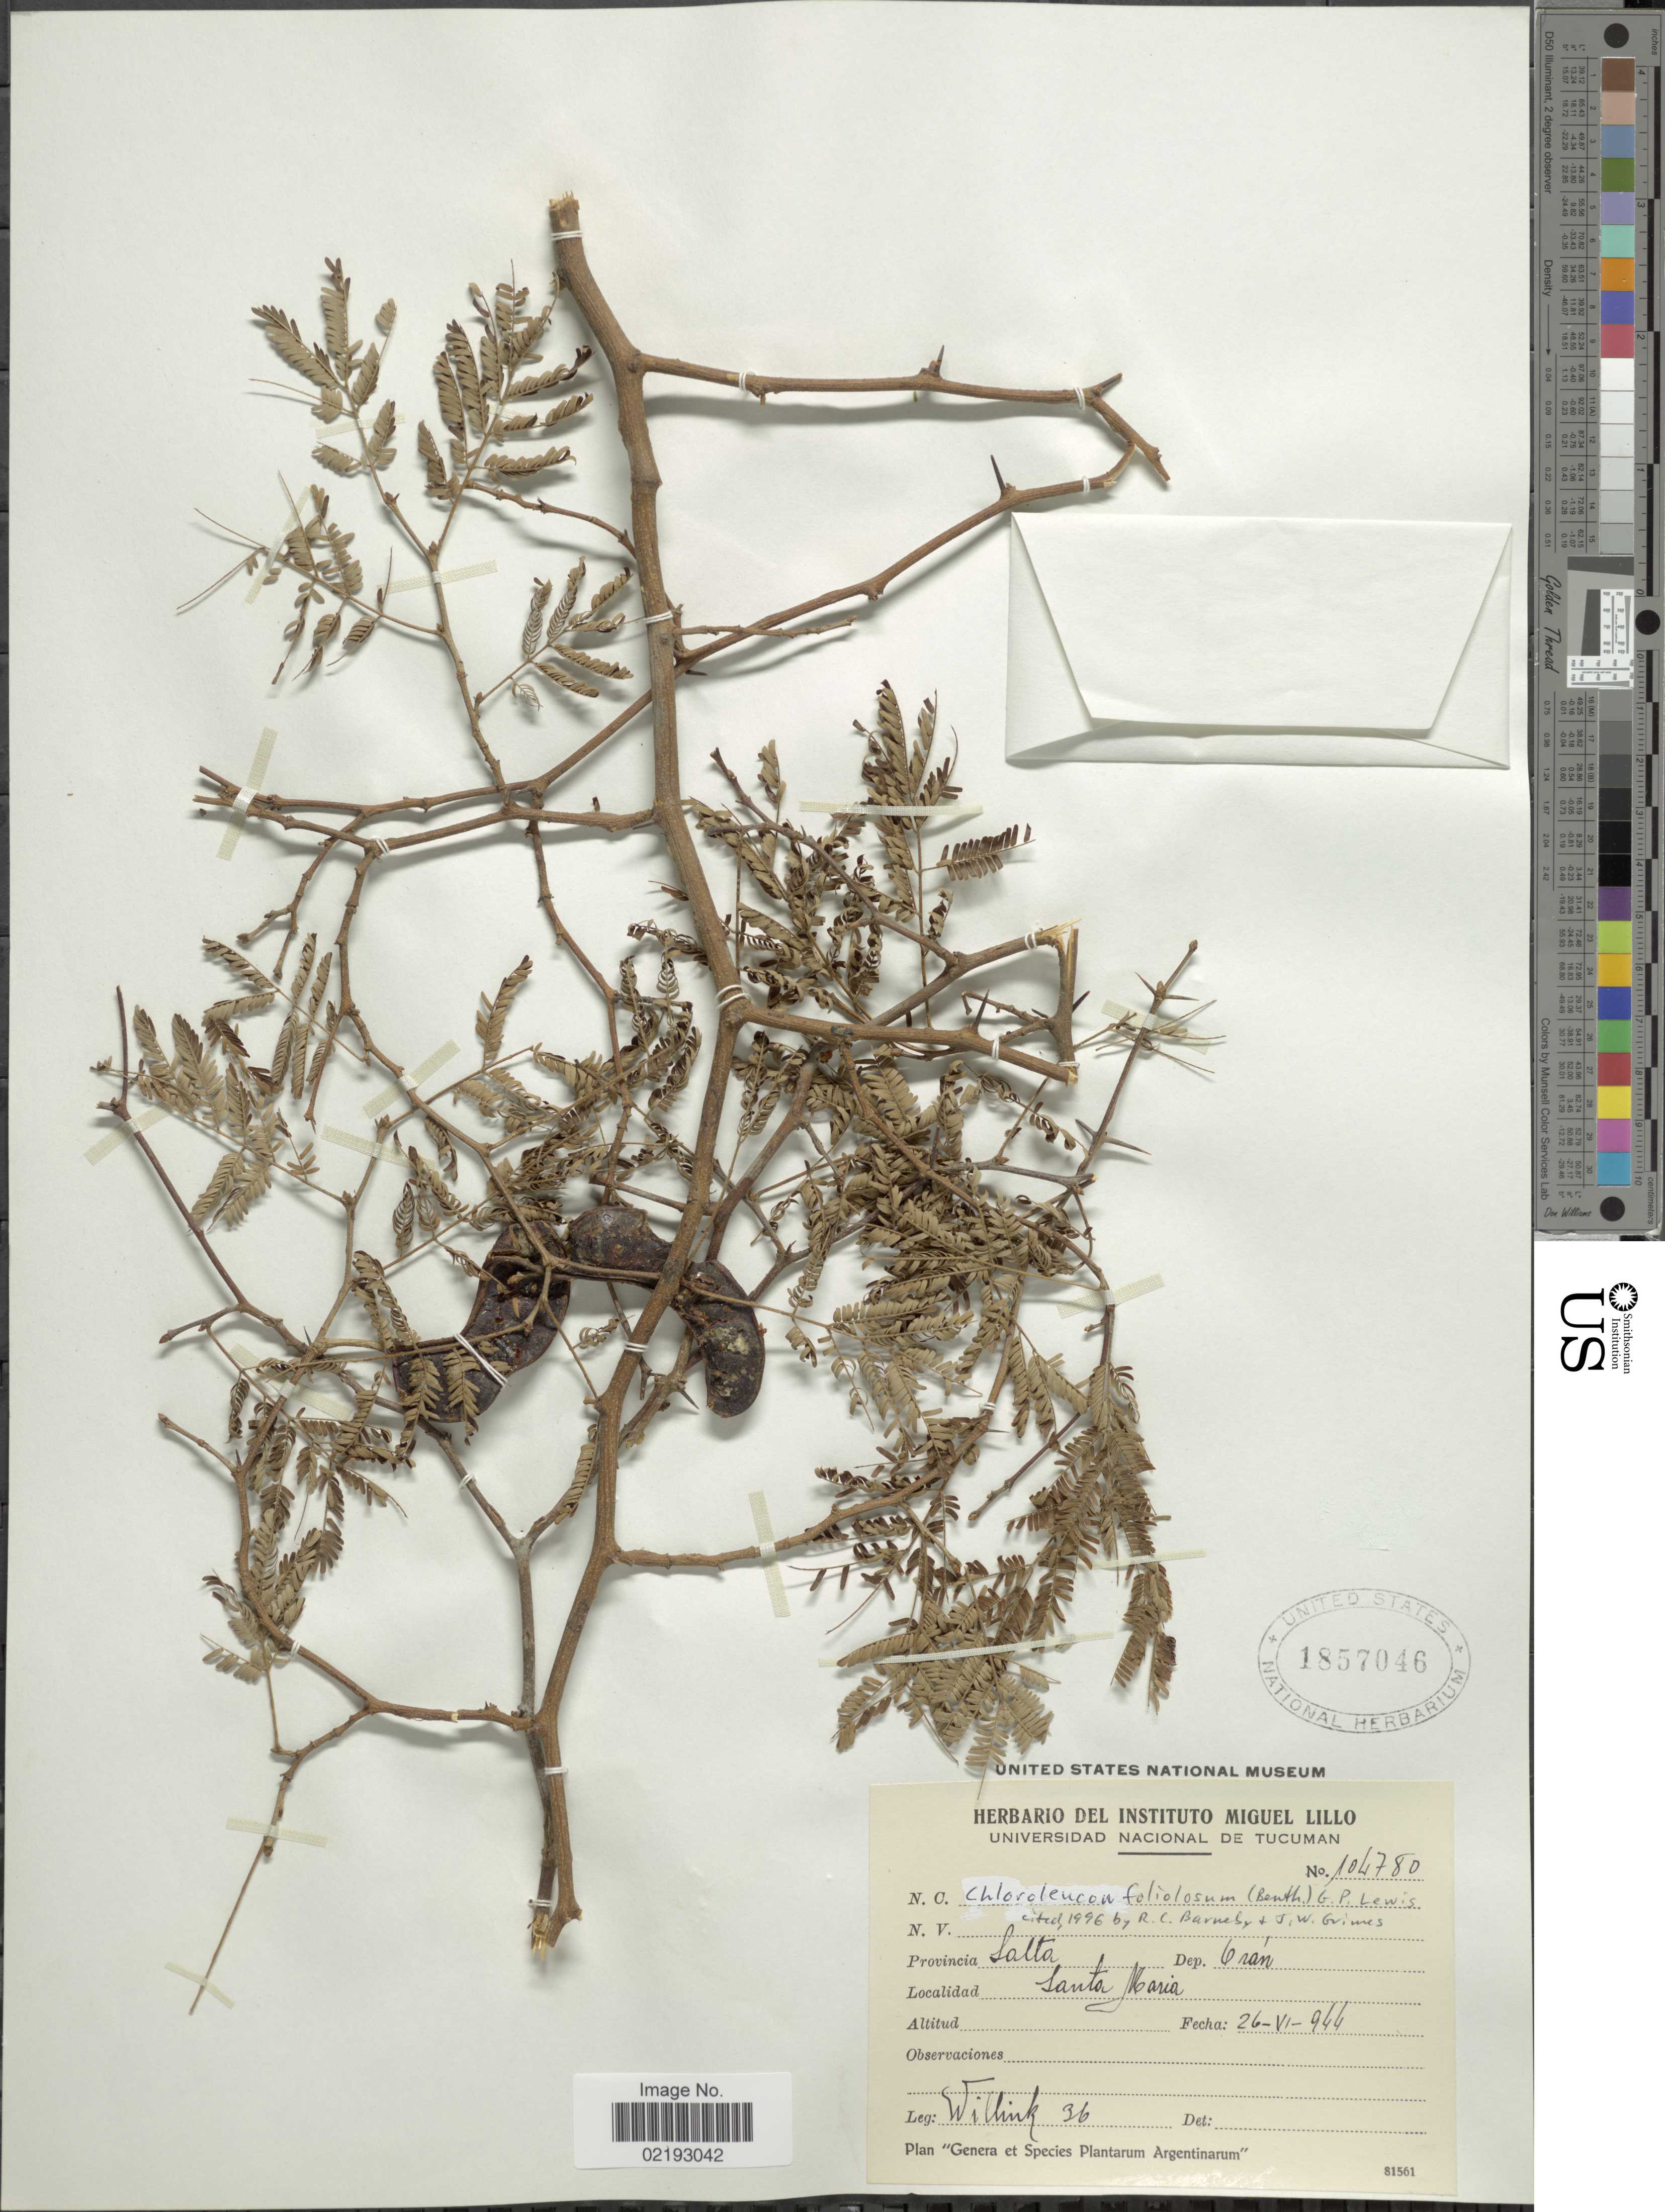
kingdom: Plantae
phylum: Tracheophyta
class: Magnoliopsida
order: Fabales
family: Fabaceae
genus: Chloroleucon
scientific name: Chloroleucon foliolosum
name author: (Benth.) G.P. Lewis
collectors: Willink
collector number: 36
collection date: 1944-06-26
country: Argentina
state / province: Salta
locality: Dep. Oran, Santa Maria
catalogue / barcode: US 1857046